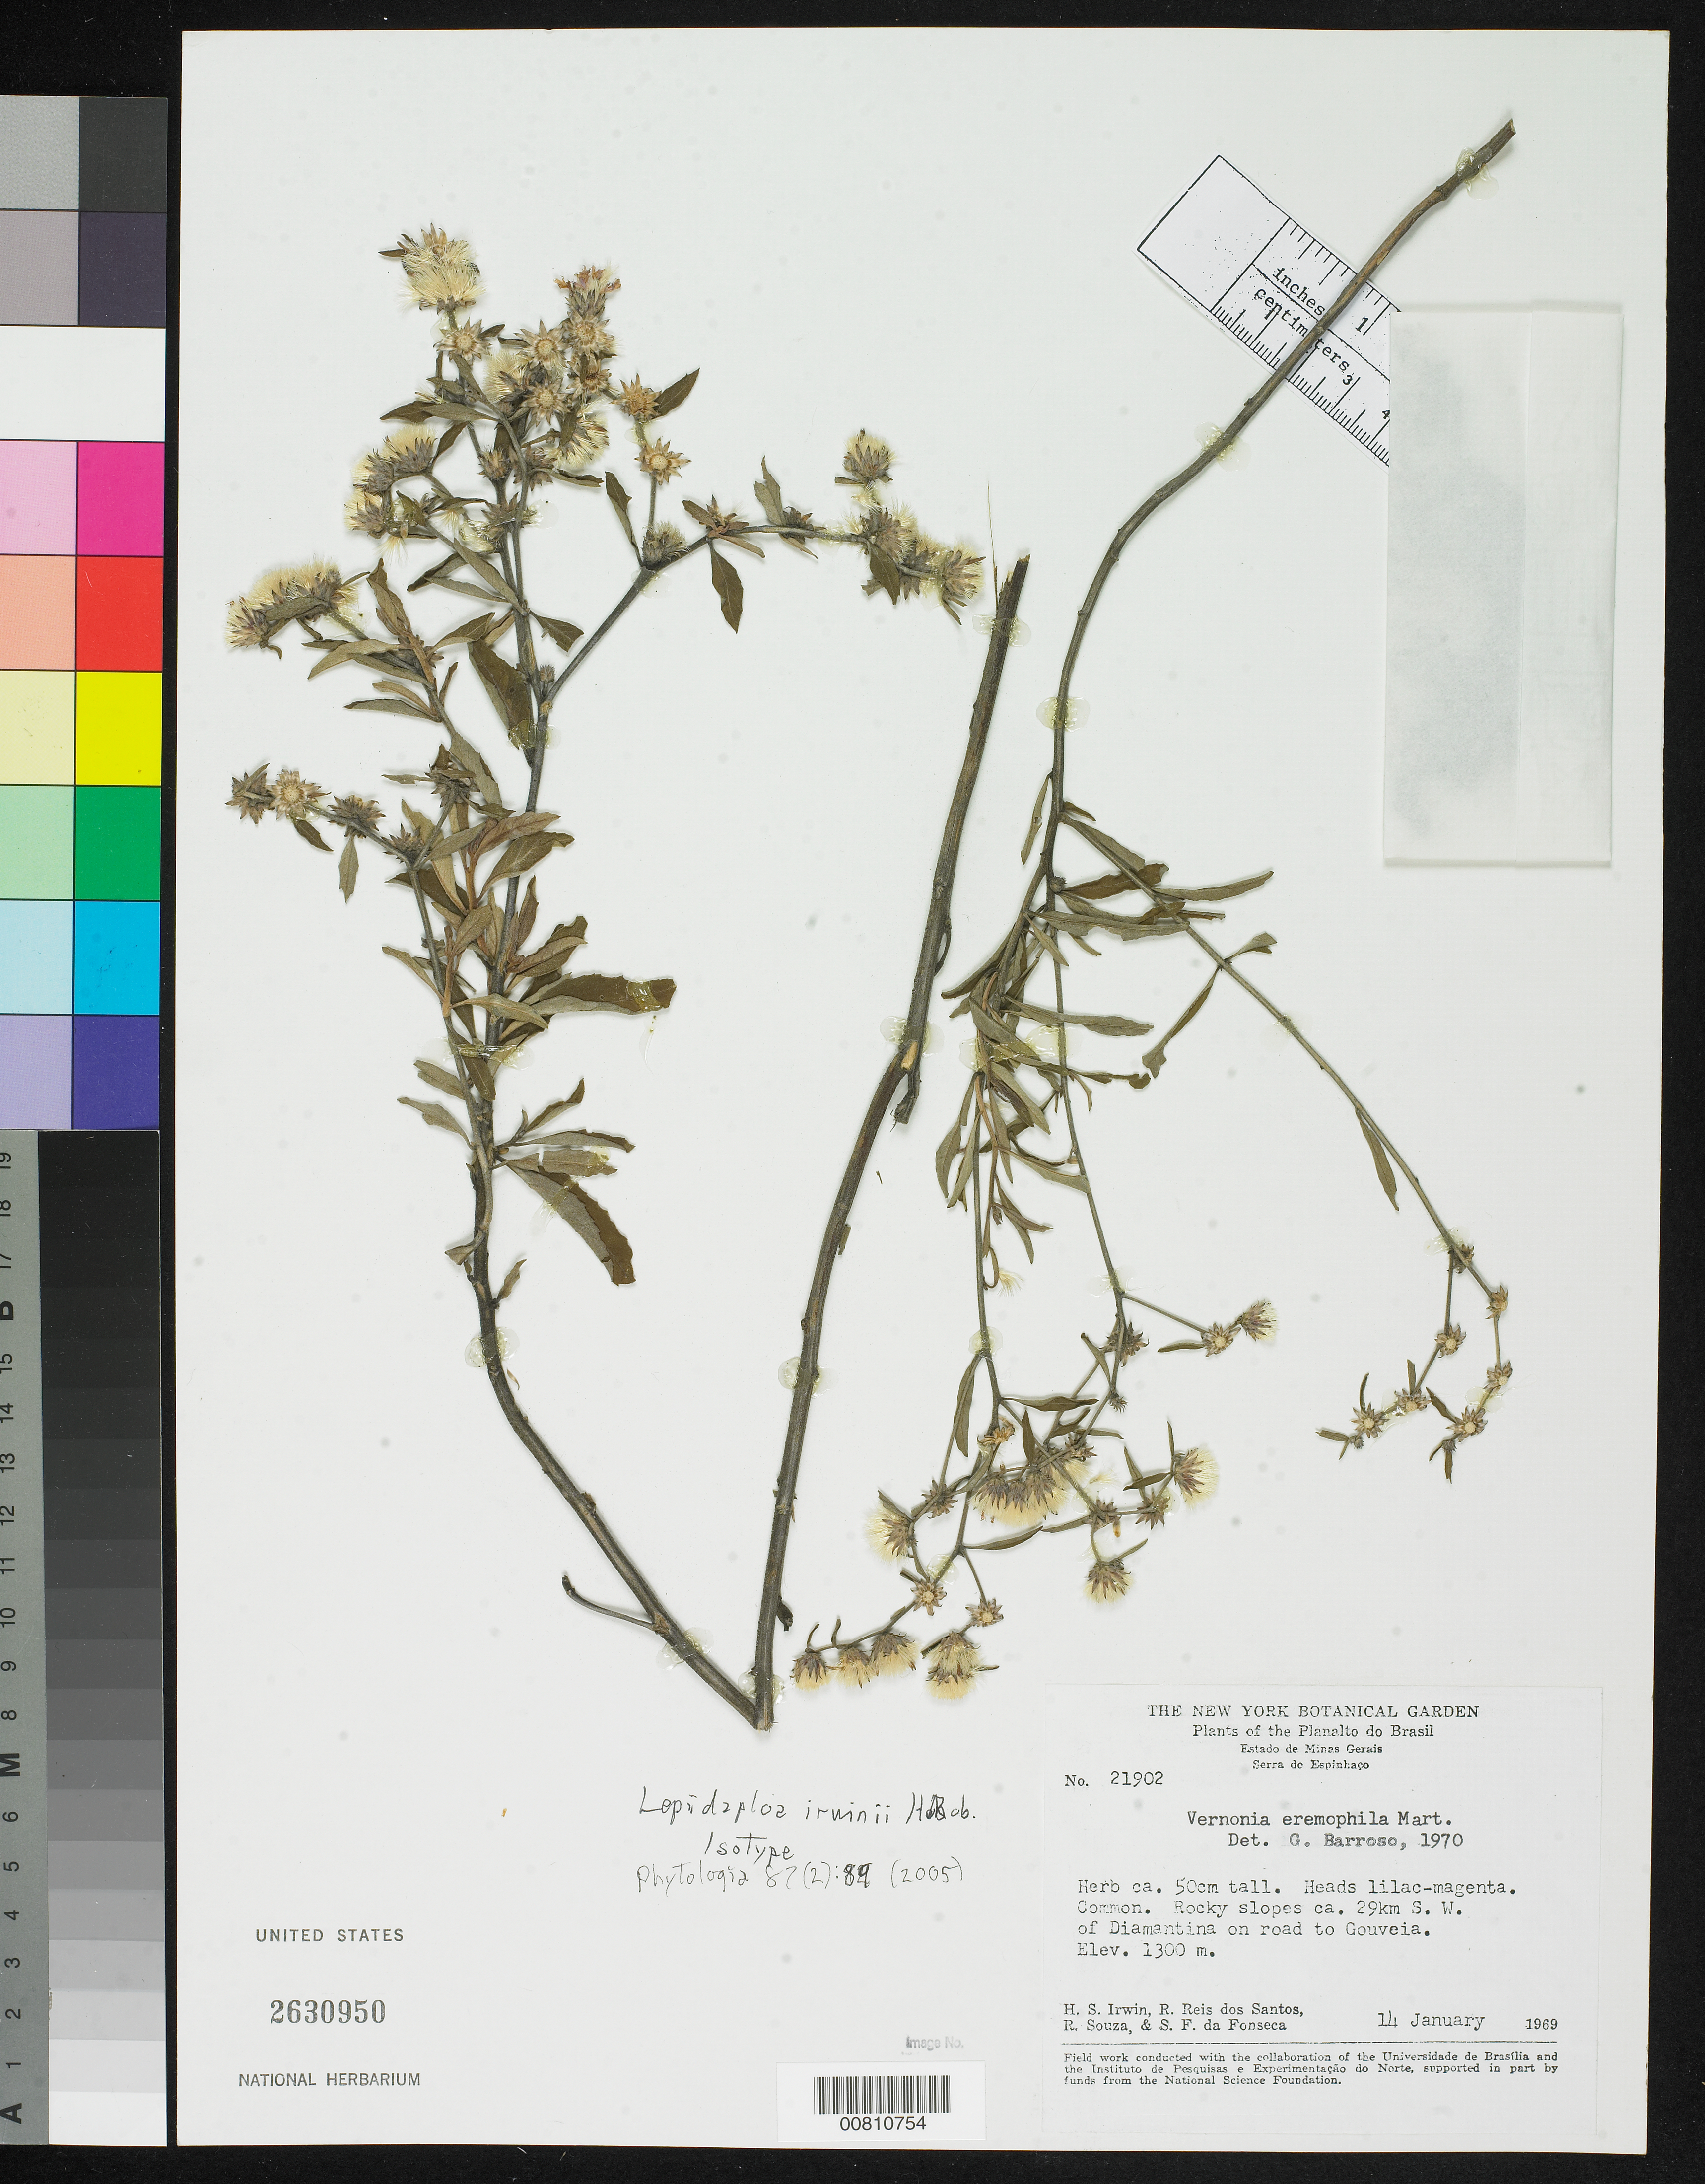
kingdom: Plantae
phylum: Tracheophyta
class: Magnoliopsida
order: Asterales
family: Asteraceae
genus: Lepidaploa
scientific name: Lepidaploa irwinii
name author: H. Rob.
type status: Isotype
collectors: H. Irwin, R. G. P. Santos, R. Souza & S. F. Fonsêca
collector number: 21902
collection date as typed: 14 Jan 1969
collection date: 1969-01-14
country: Brazil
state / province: Minas Gerais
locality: Planalto do Brasil, Estado de Minas Gerais, Serra do Espinhaço. Ca. 29 km S.W. of Diamantina on road to Gouveia.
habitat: Rocky slopes.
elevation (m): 1300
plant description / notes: Holotype at UB.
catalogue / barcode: US 2630950